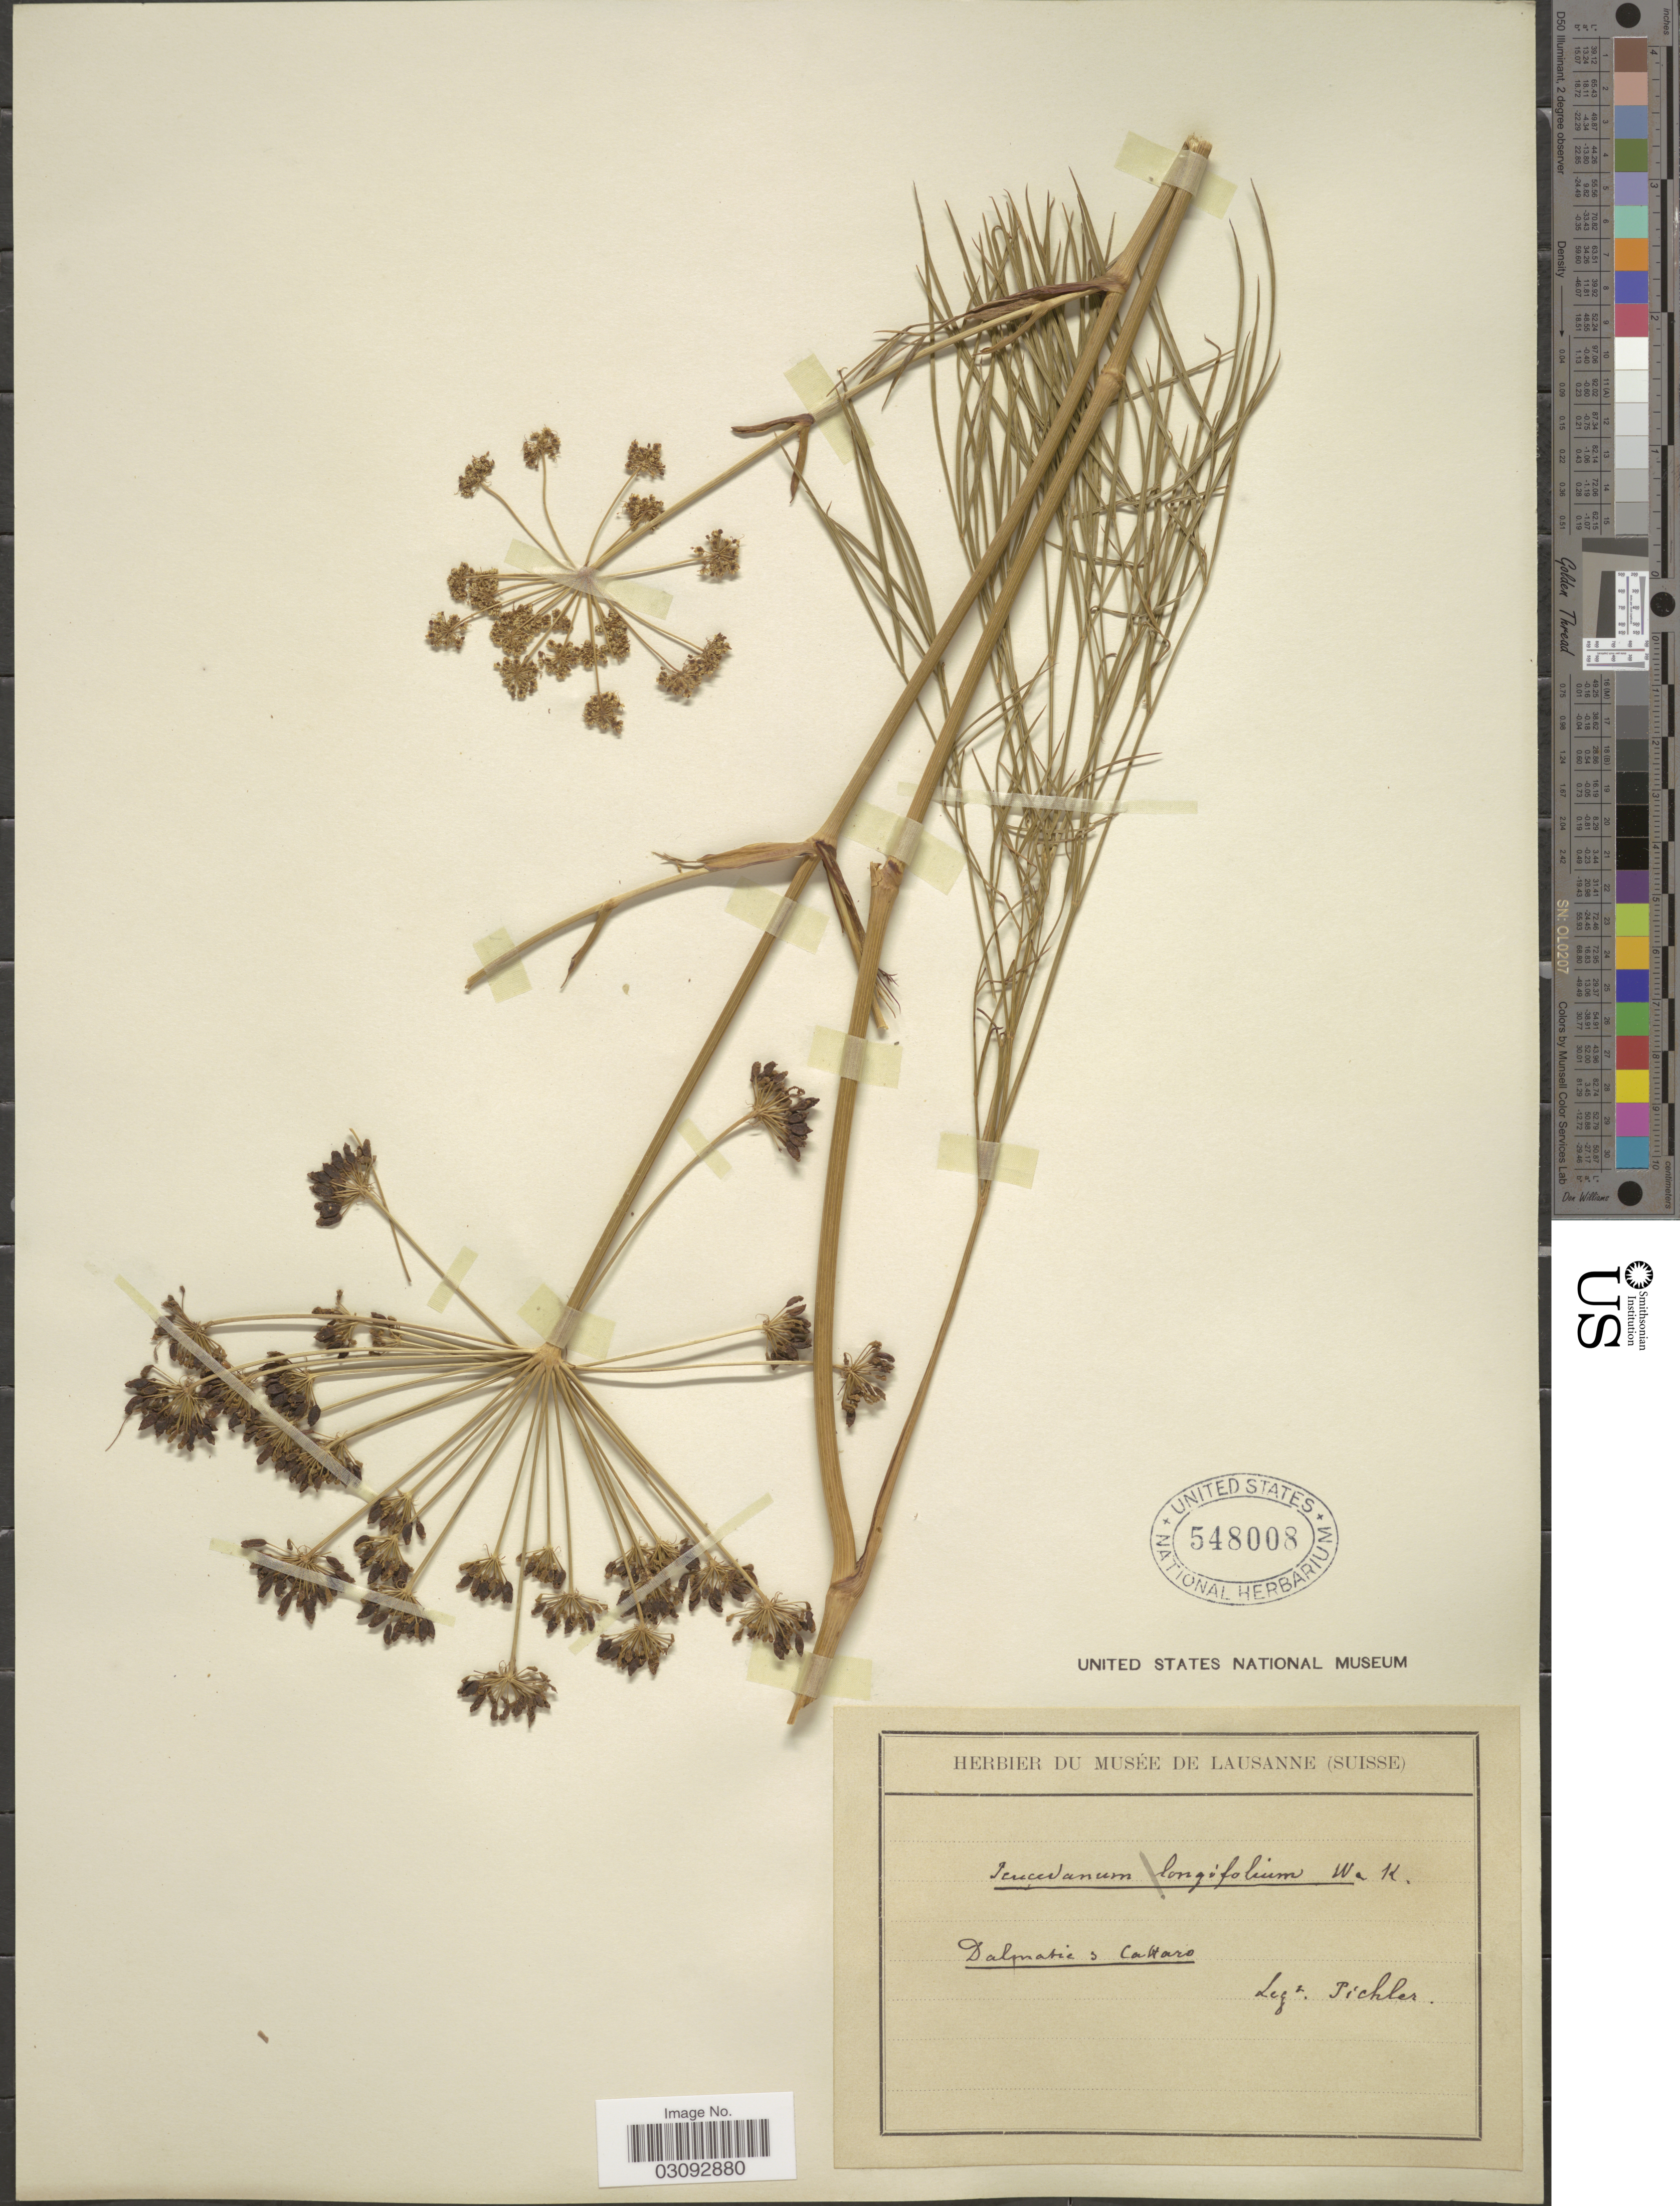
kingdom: Plantae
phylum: Tracheophyta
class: Magnoliopsida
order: Apiales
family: Apiaceae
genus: Peucedanum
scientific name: Peucedanum longifolium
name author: Waldst. & Kit.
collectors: Pichler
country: Croatia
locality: Dalmatie s Cattaro.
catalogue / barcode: US 548008